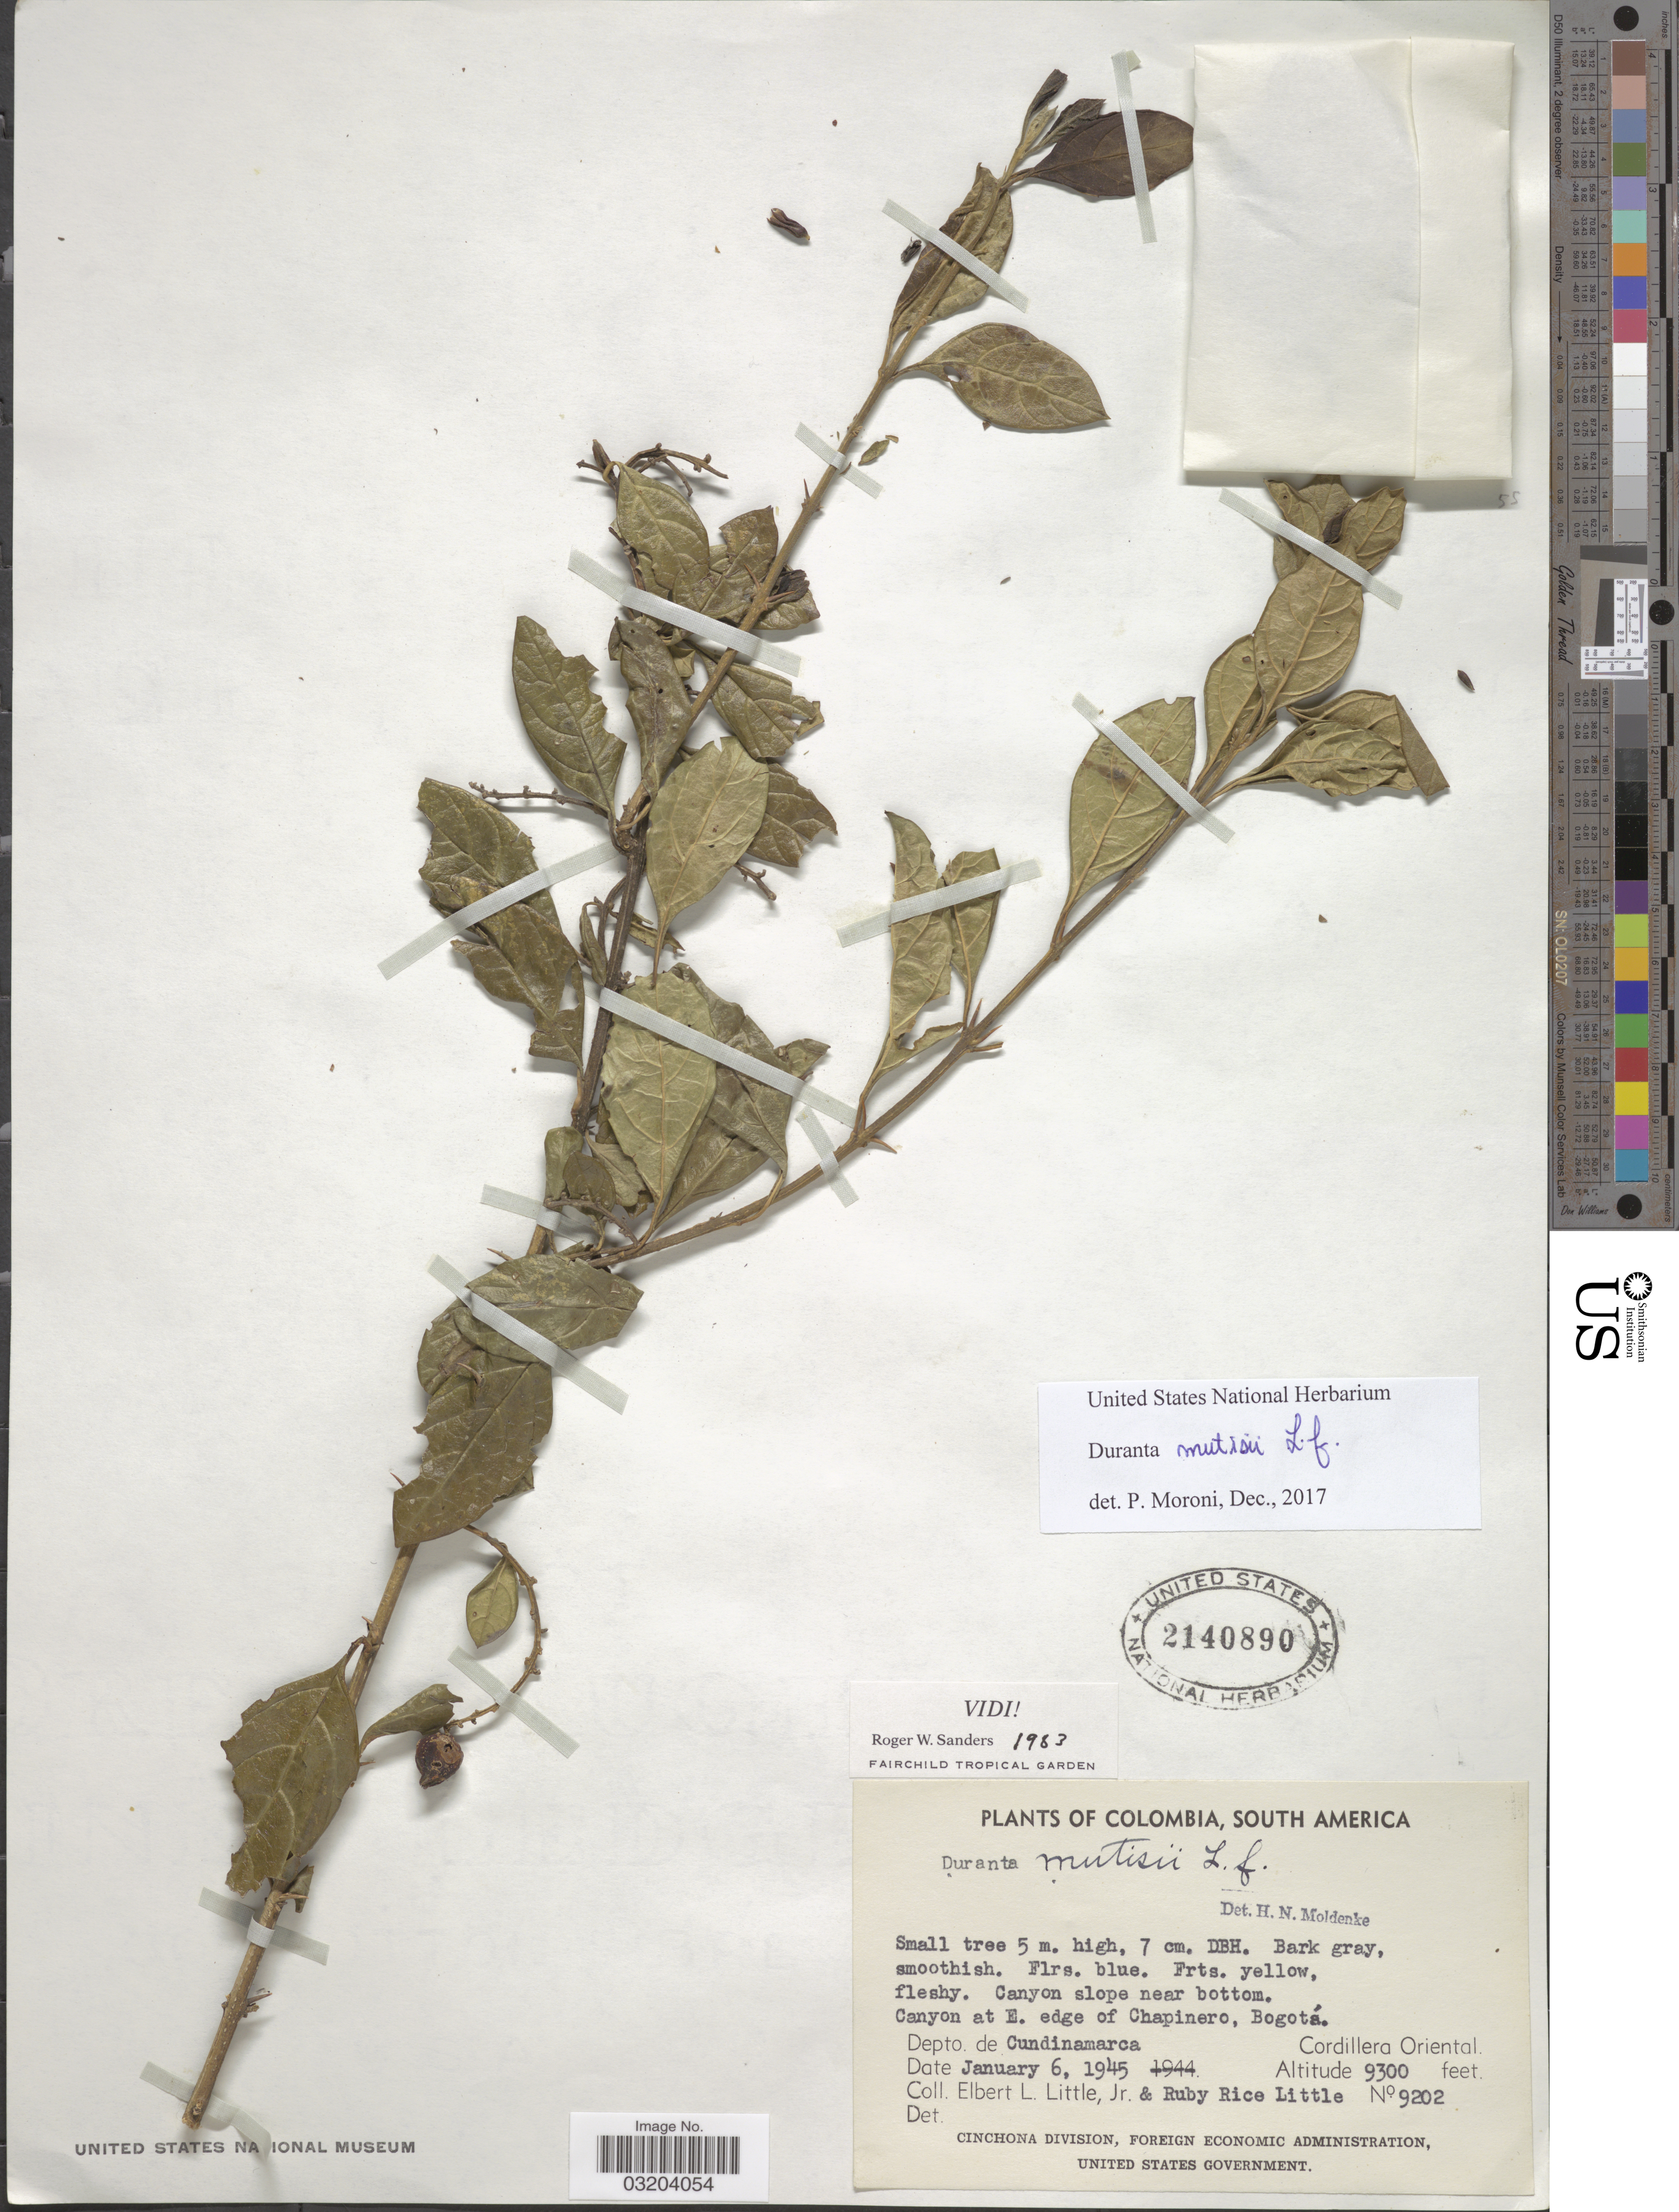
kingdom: Plantae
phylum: Tracheophyta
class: Magnoliopsida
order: Lamiales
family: Verbenaceae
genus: Duranta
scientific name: Duranta mutisii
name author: L. f.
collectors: E. L. Little & R. R. Little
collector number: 9202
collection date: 1945-01-06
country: Colombia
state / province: Cundinamarca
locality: Canyon at E. edge of Chapinero, Bogotá. Depto. de Cundinamarca. Cordillera Oriental.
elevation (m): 2835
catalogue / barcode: US 2140890